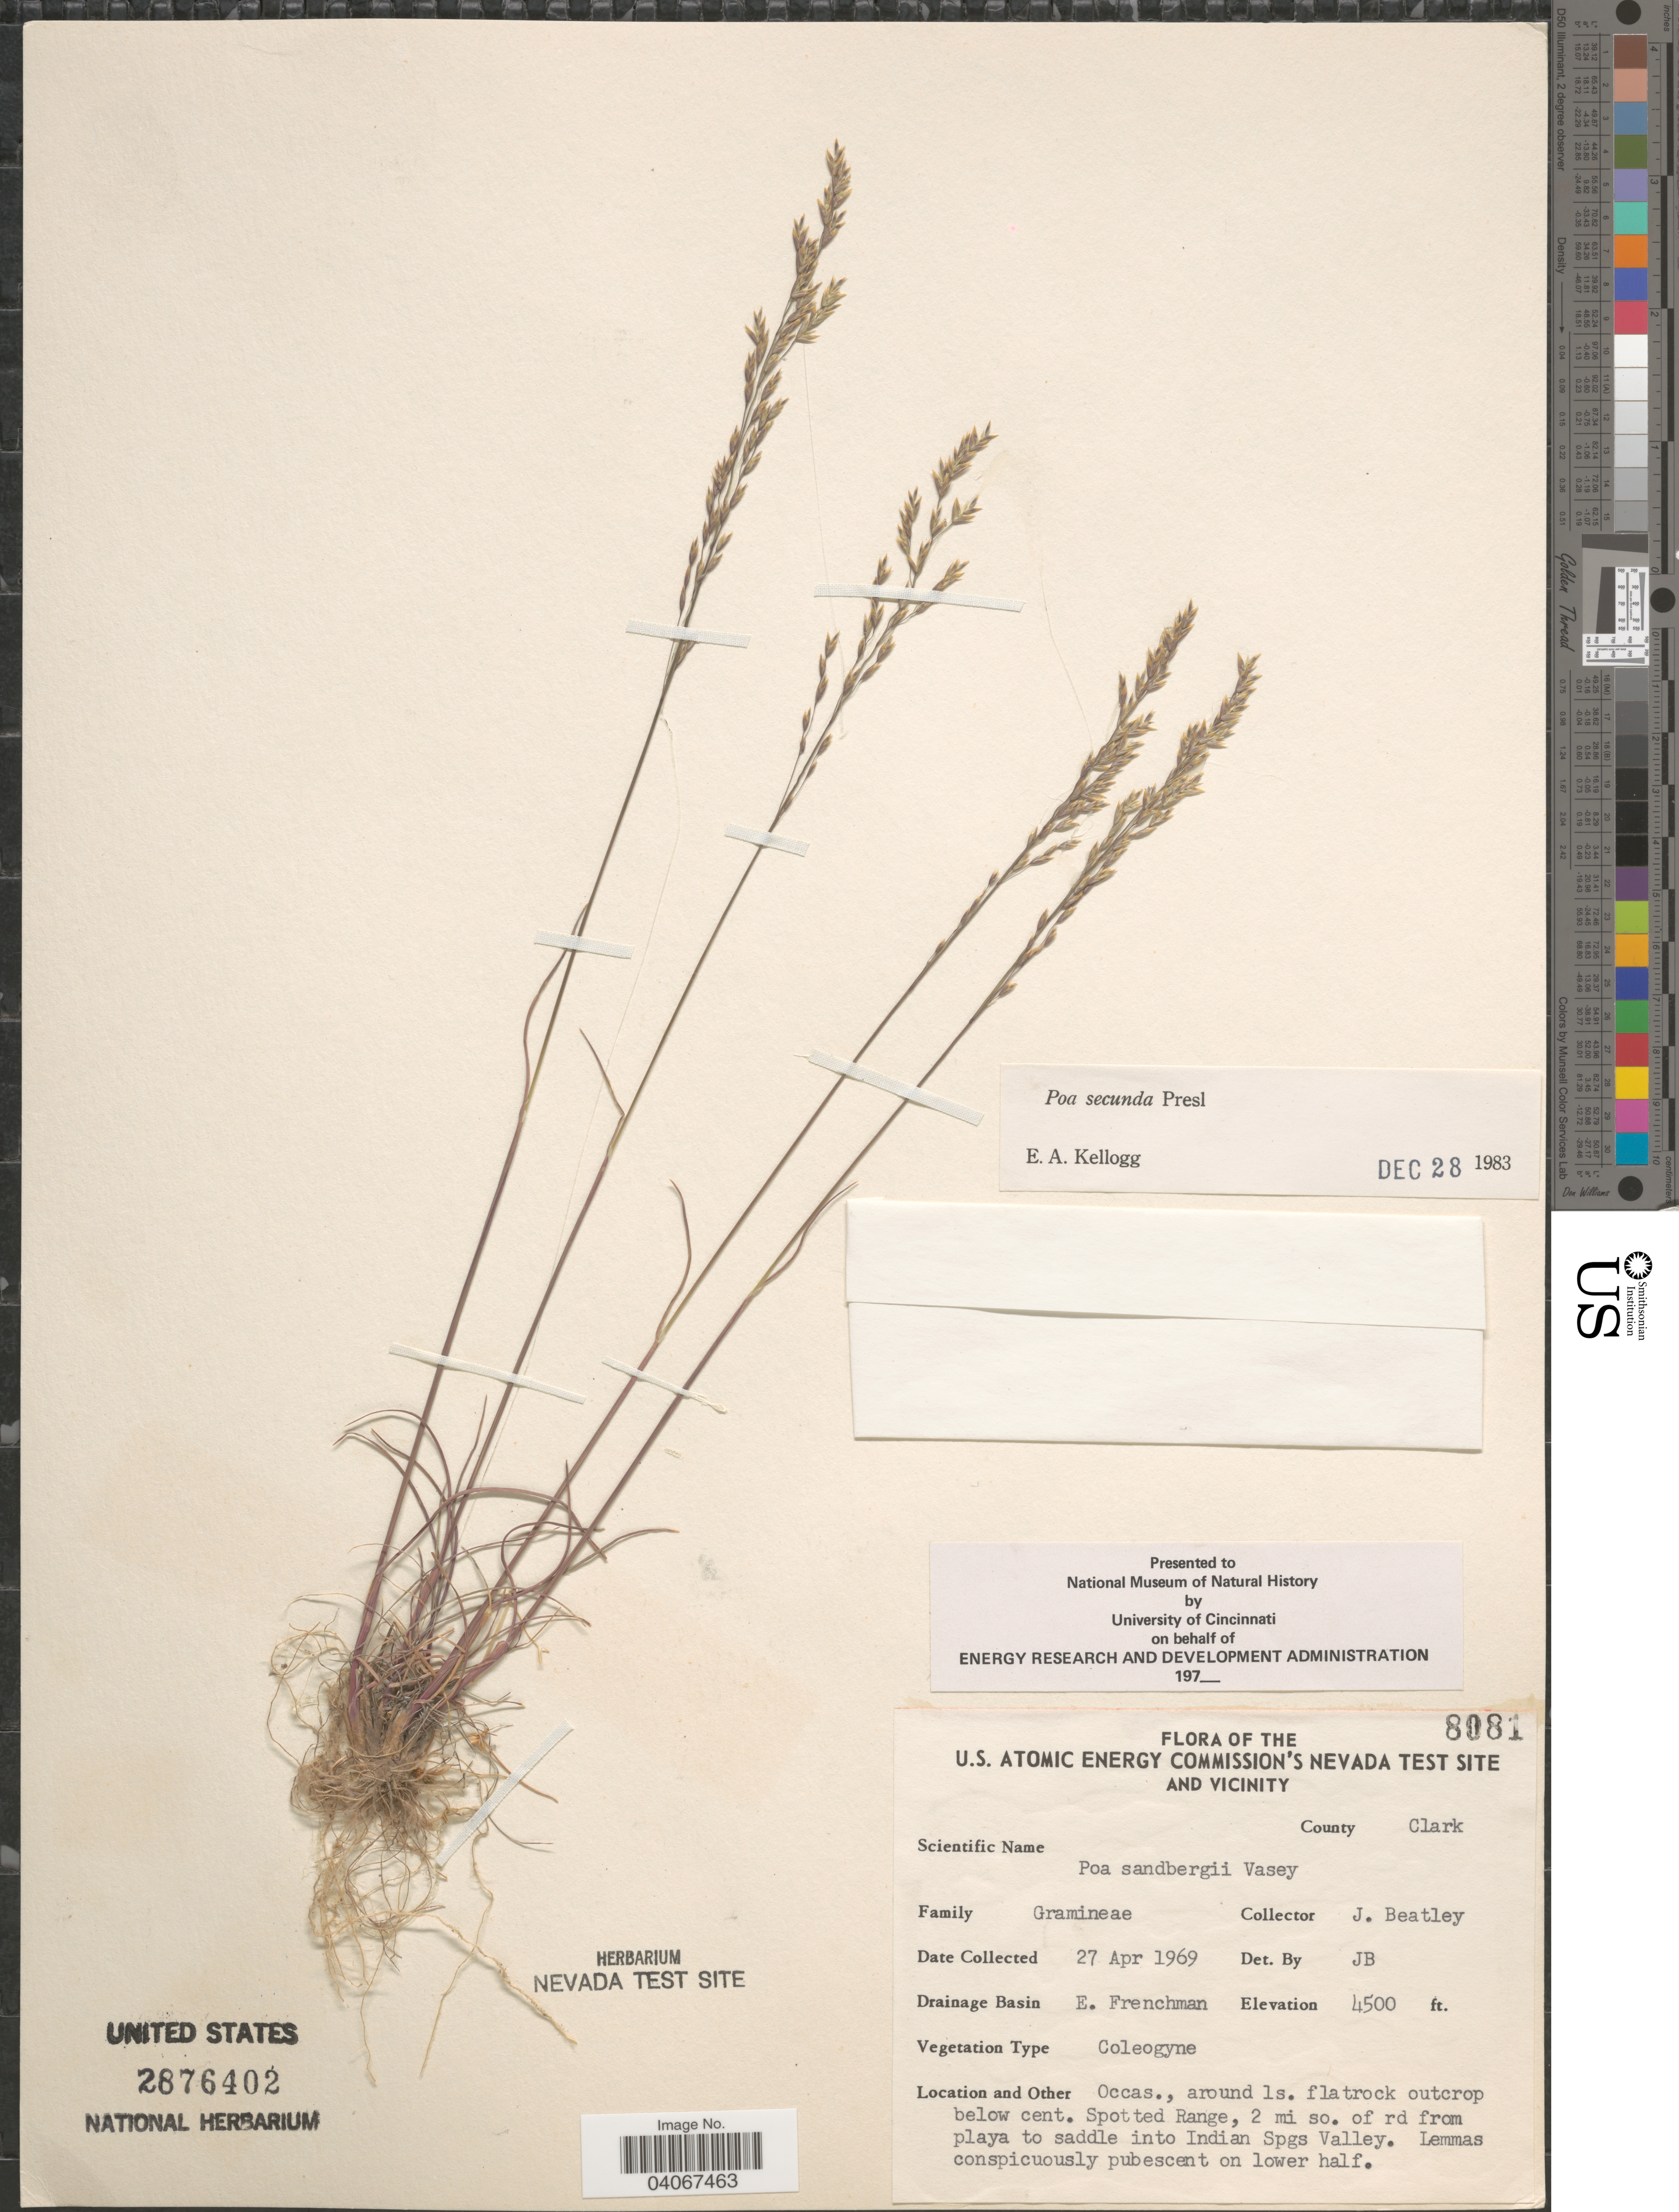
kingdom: Plantae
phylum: Tracheophyta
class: Liliopsida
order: Poales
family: Poaceae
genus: Poa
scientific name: Poa secunda subsp. secunda var. secunda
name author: J. Presl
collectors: J. C. Beatley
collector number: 8081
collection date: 1969-04-27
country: United States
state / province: Nevada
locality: The U.S. Atomic Energy Commission's Nevada Test Site and Vicinity. County Clark. Drainage Basin E. Frenchman. Around ls. flatrock outcrop below cent. Spotted Range, 2 mi so. of rd from playa to saddle into Indian Spgs Valley.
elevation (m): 1372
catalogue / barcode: US 2876402